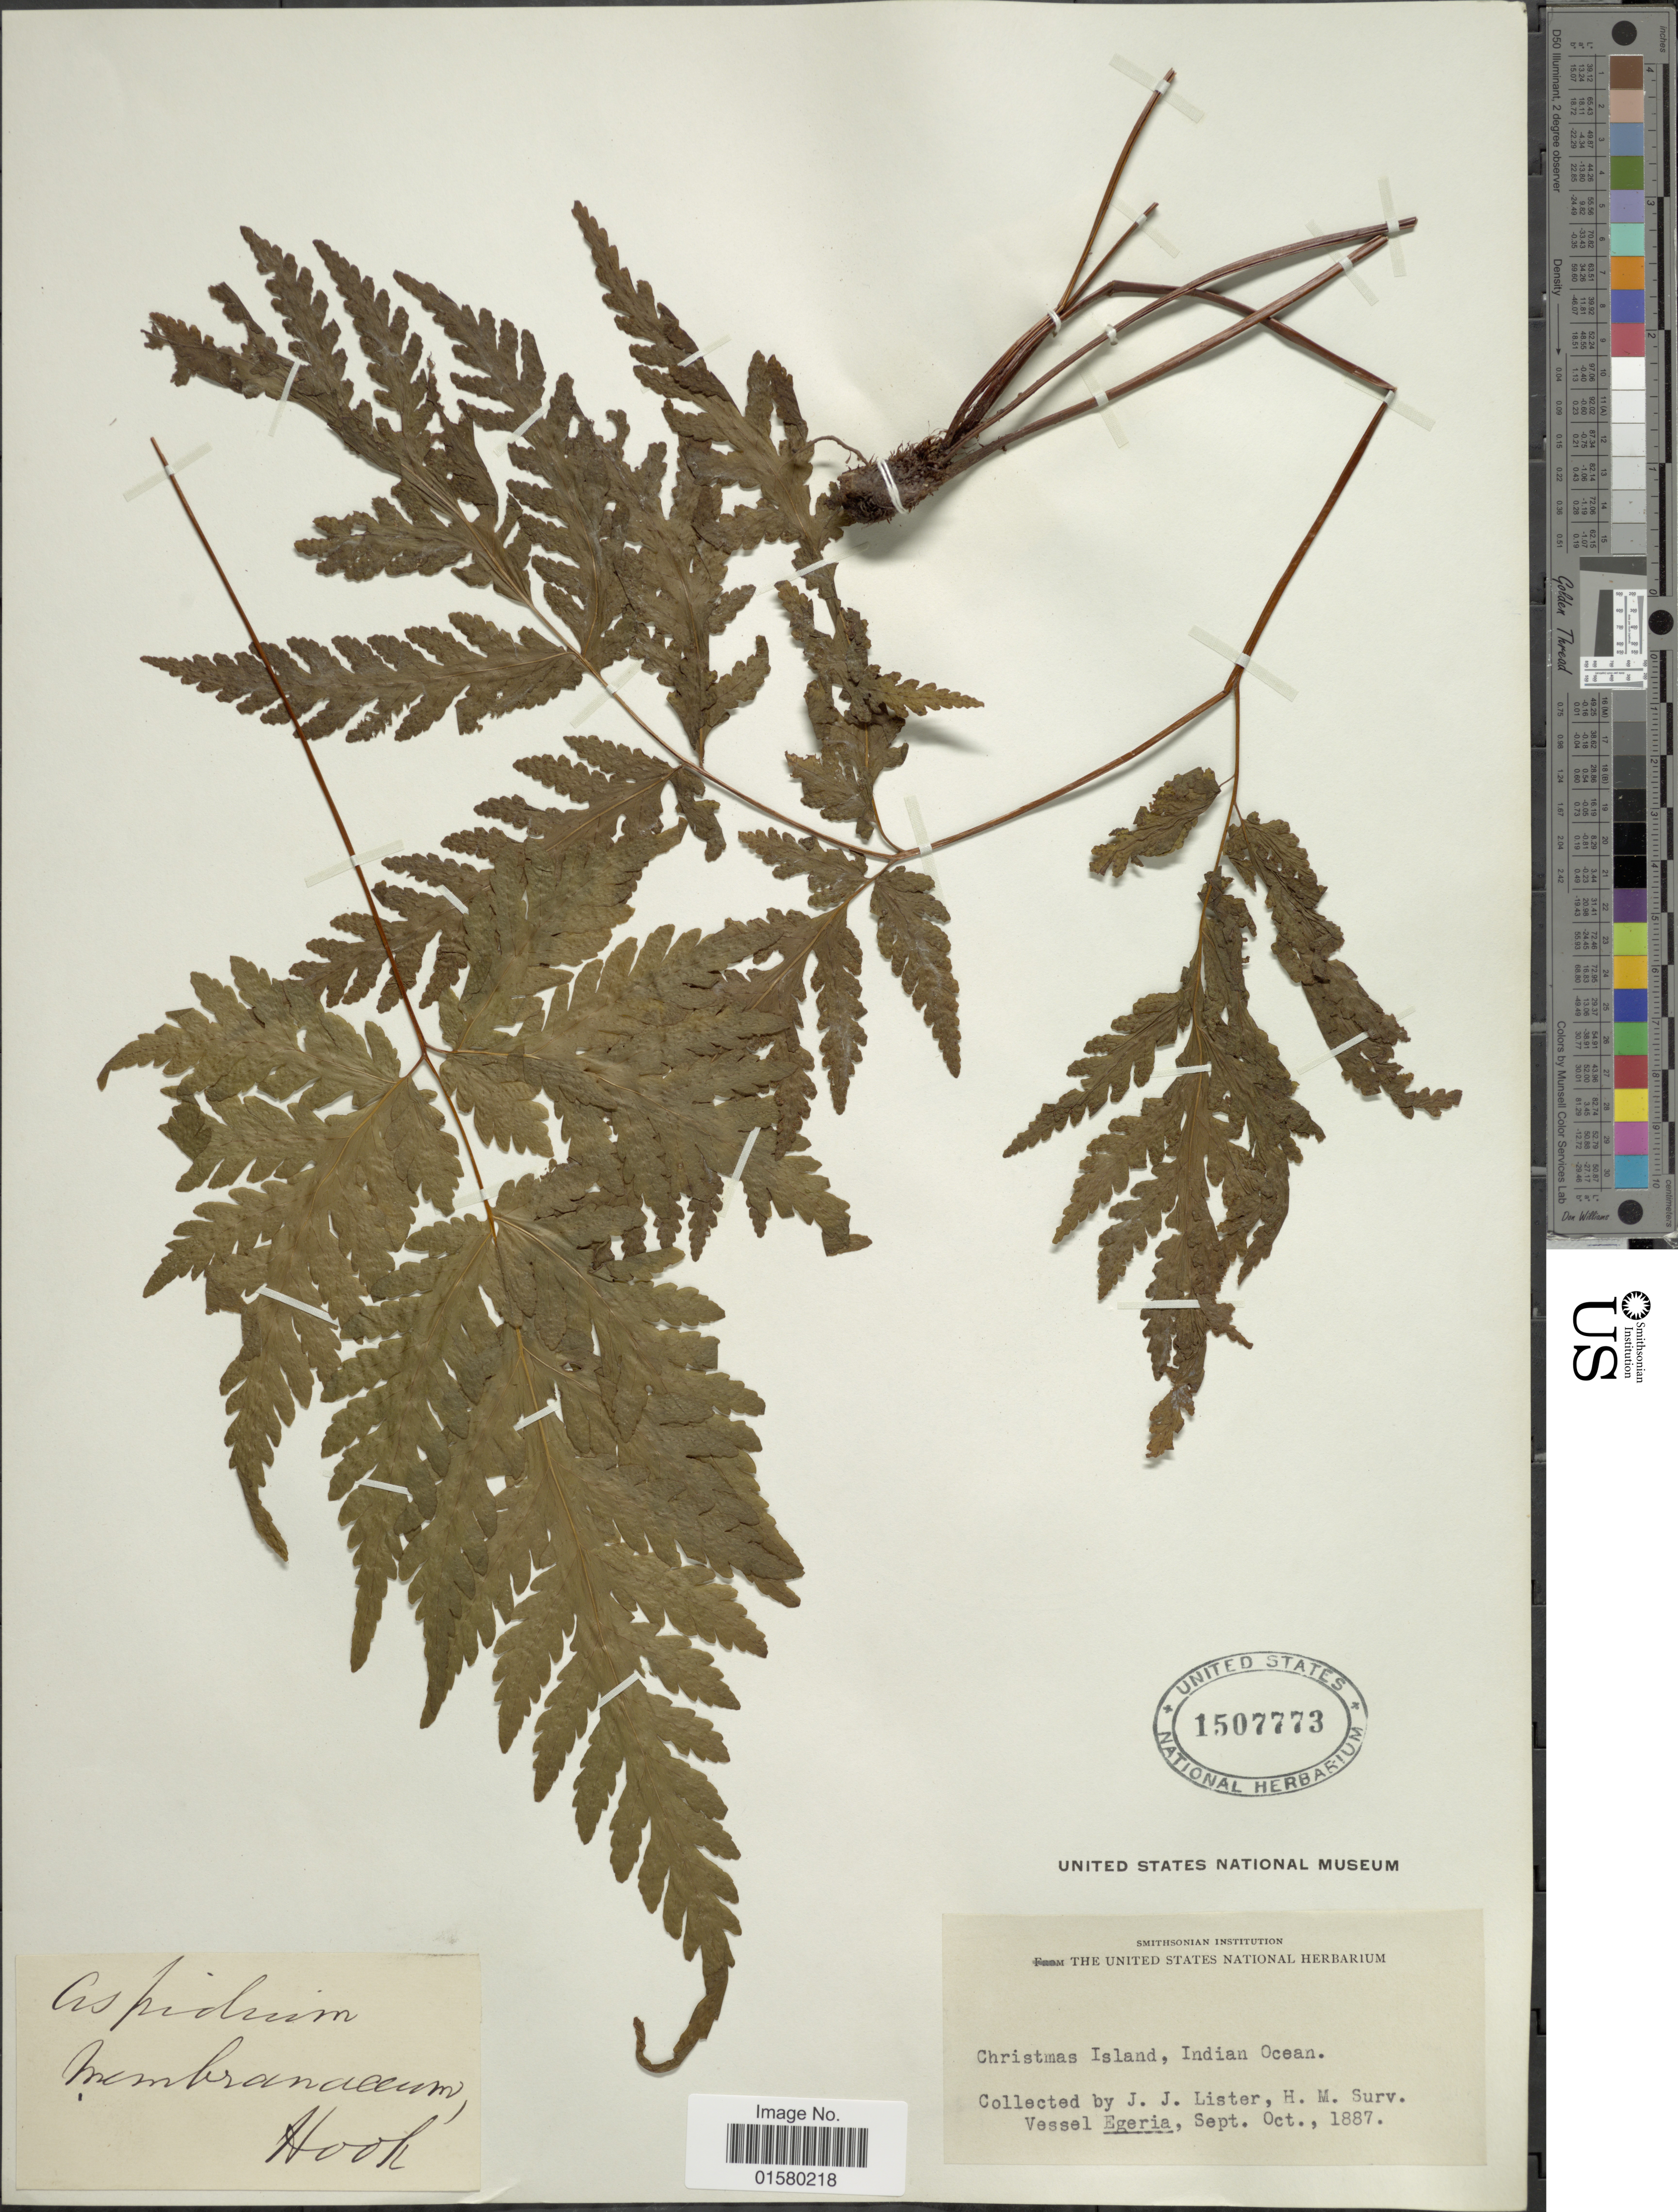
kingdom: Plantae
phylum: Tracheophyta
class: Polypodiopsida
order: Polypodiales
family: Tectariaceae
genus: Tectaria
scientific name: Tectaria devexa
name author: (Kunze) Copel.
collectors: J. Lister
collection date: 1887-09/1887-10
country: Australia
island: Christmas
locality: Christmas Island, Indian Ocean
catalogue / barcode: US 1507773